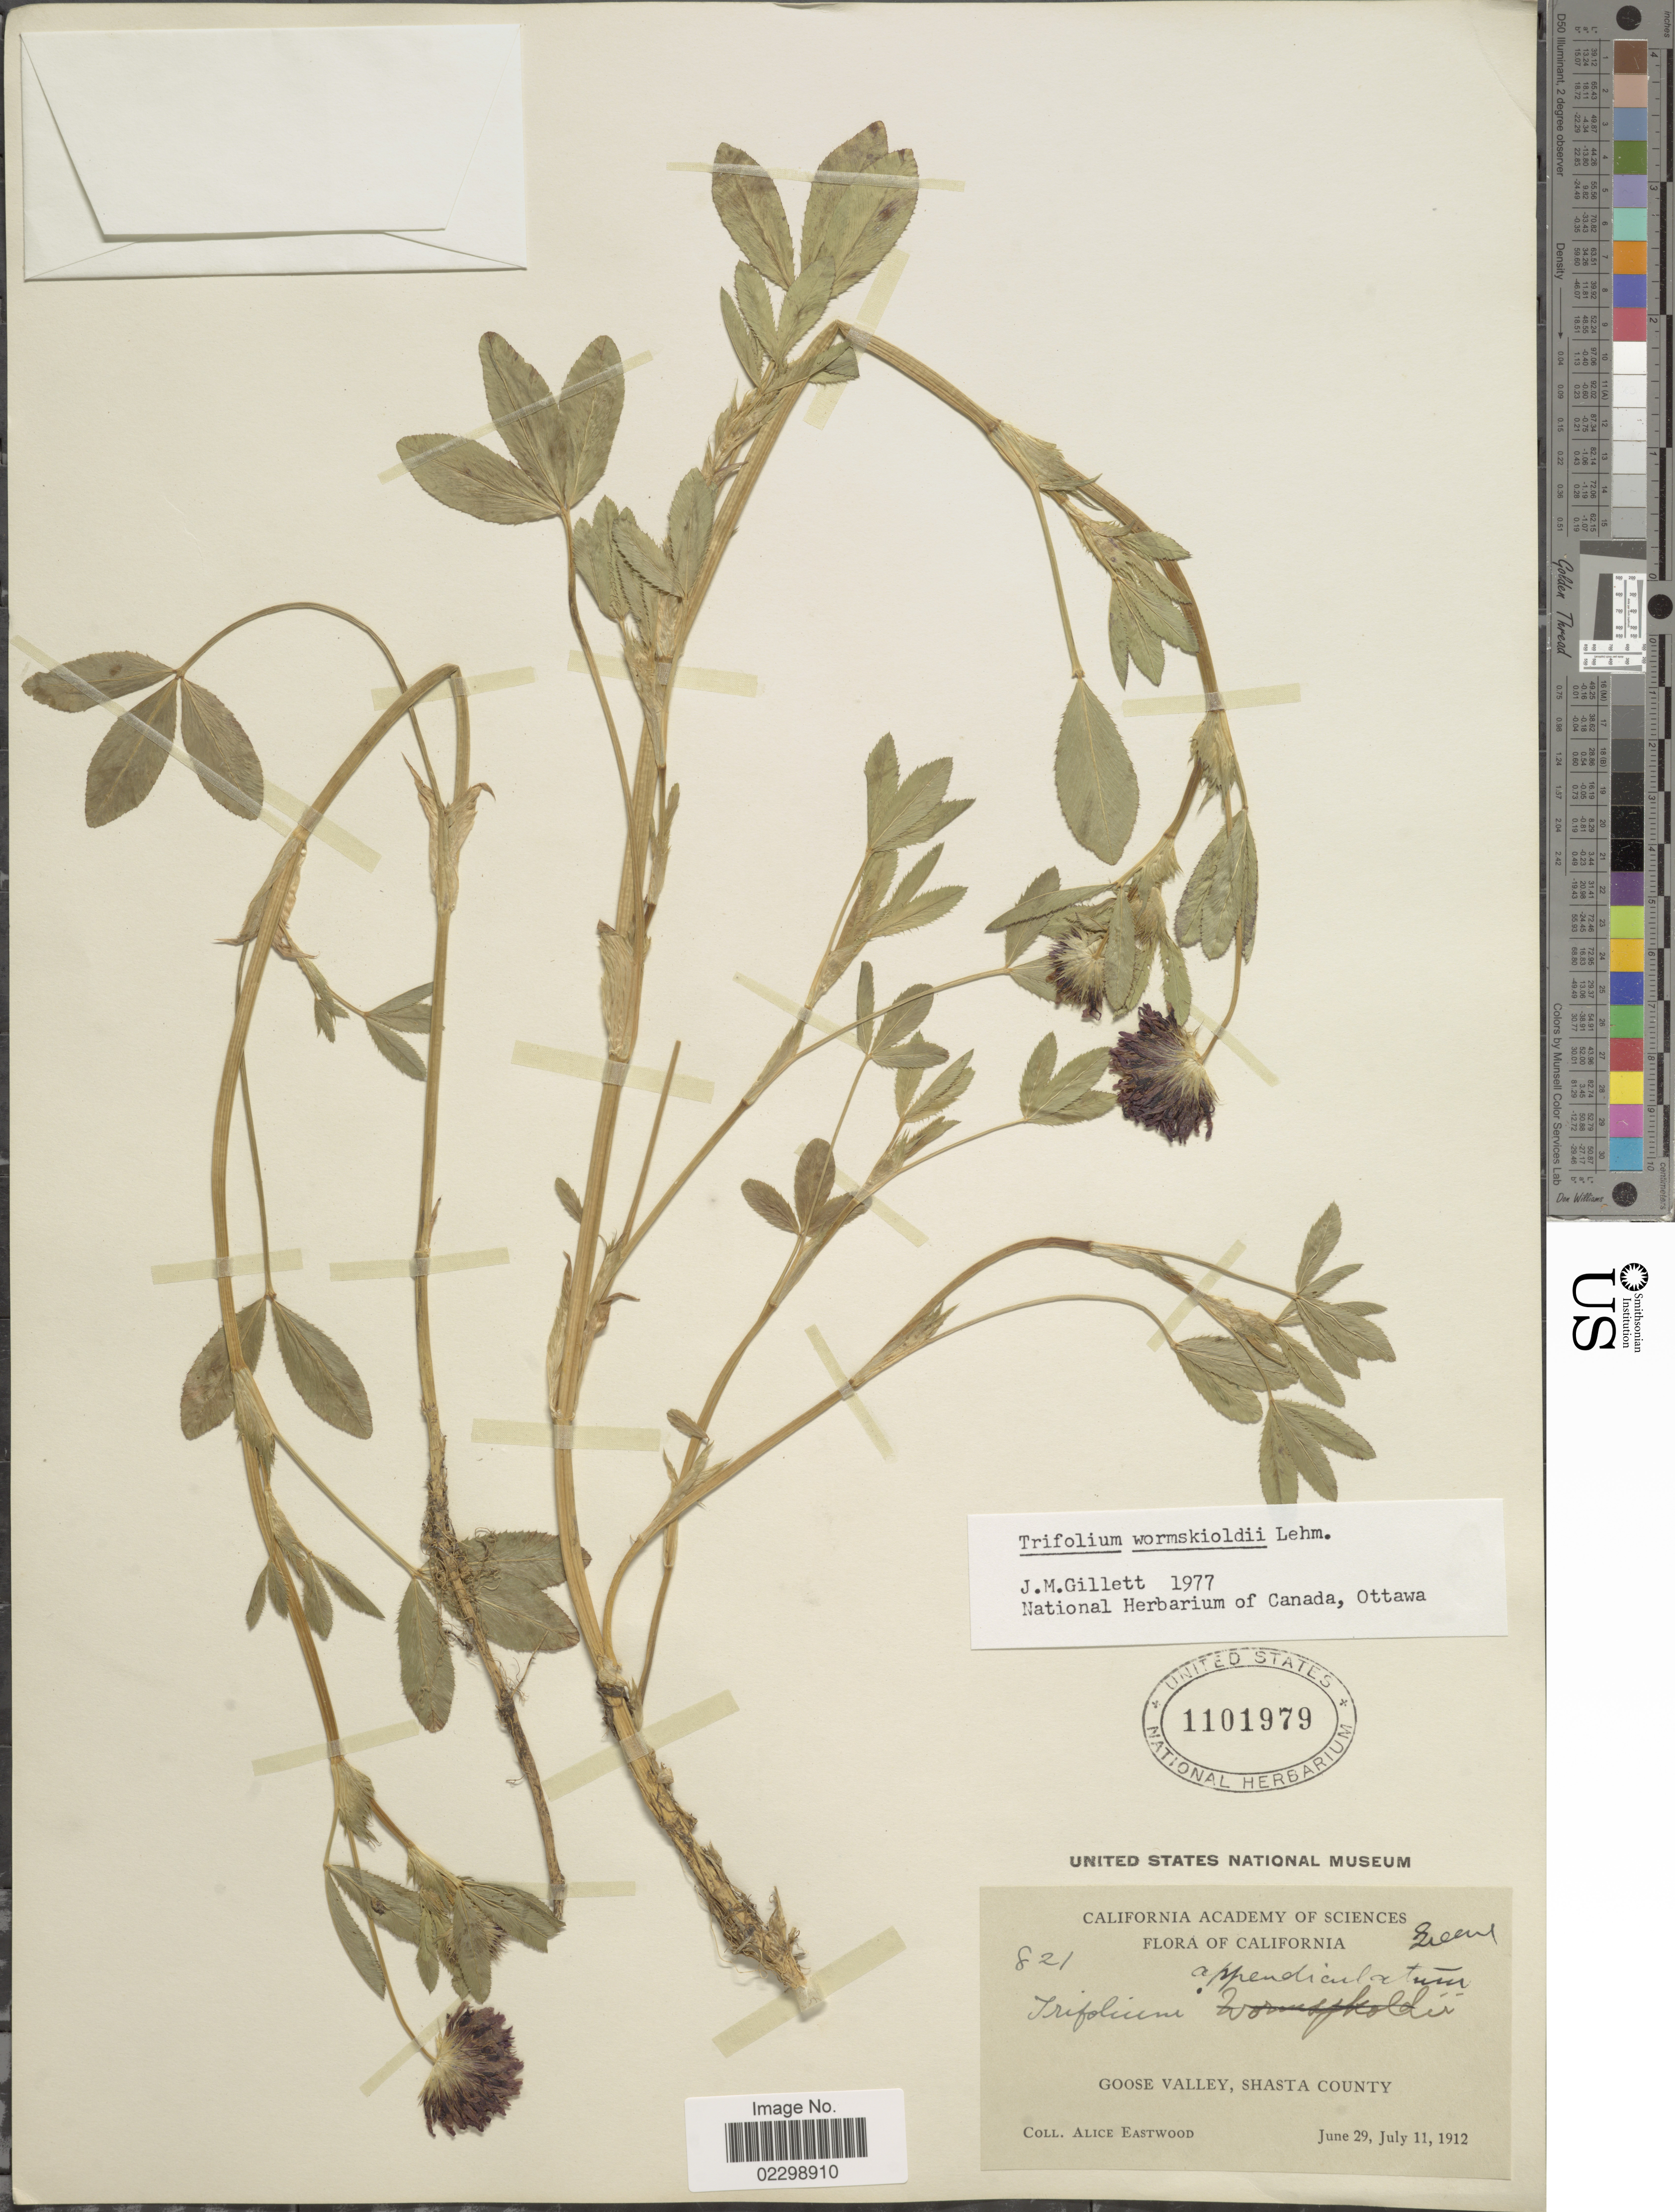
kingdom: Plantae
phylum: Tracheophyta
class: Magnoliopsida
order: Fabales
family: Fabaceae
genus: Trifolium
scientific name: Trifolium wormskioldii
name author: Lehm.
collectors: A. Eastwood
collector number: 821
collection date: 1912-06-29/1912-07-11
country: United States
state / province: California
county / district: Shasta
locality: Goose Valleym Shasta County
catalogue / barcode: US 1101979